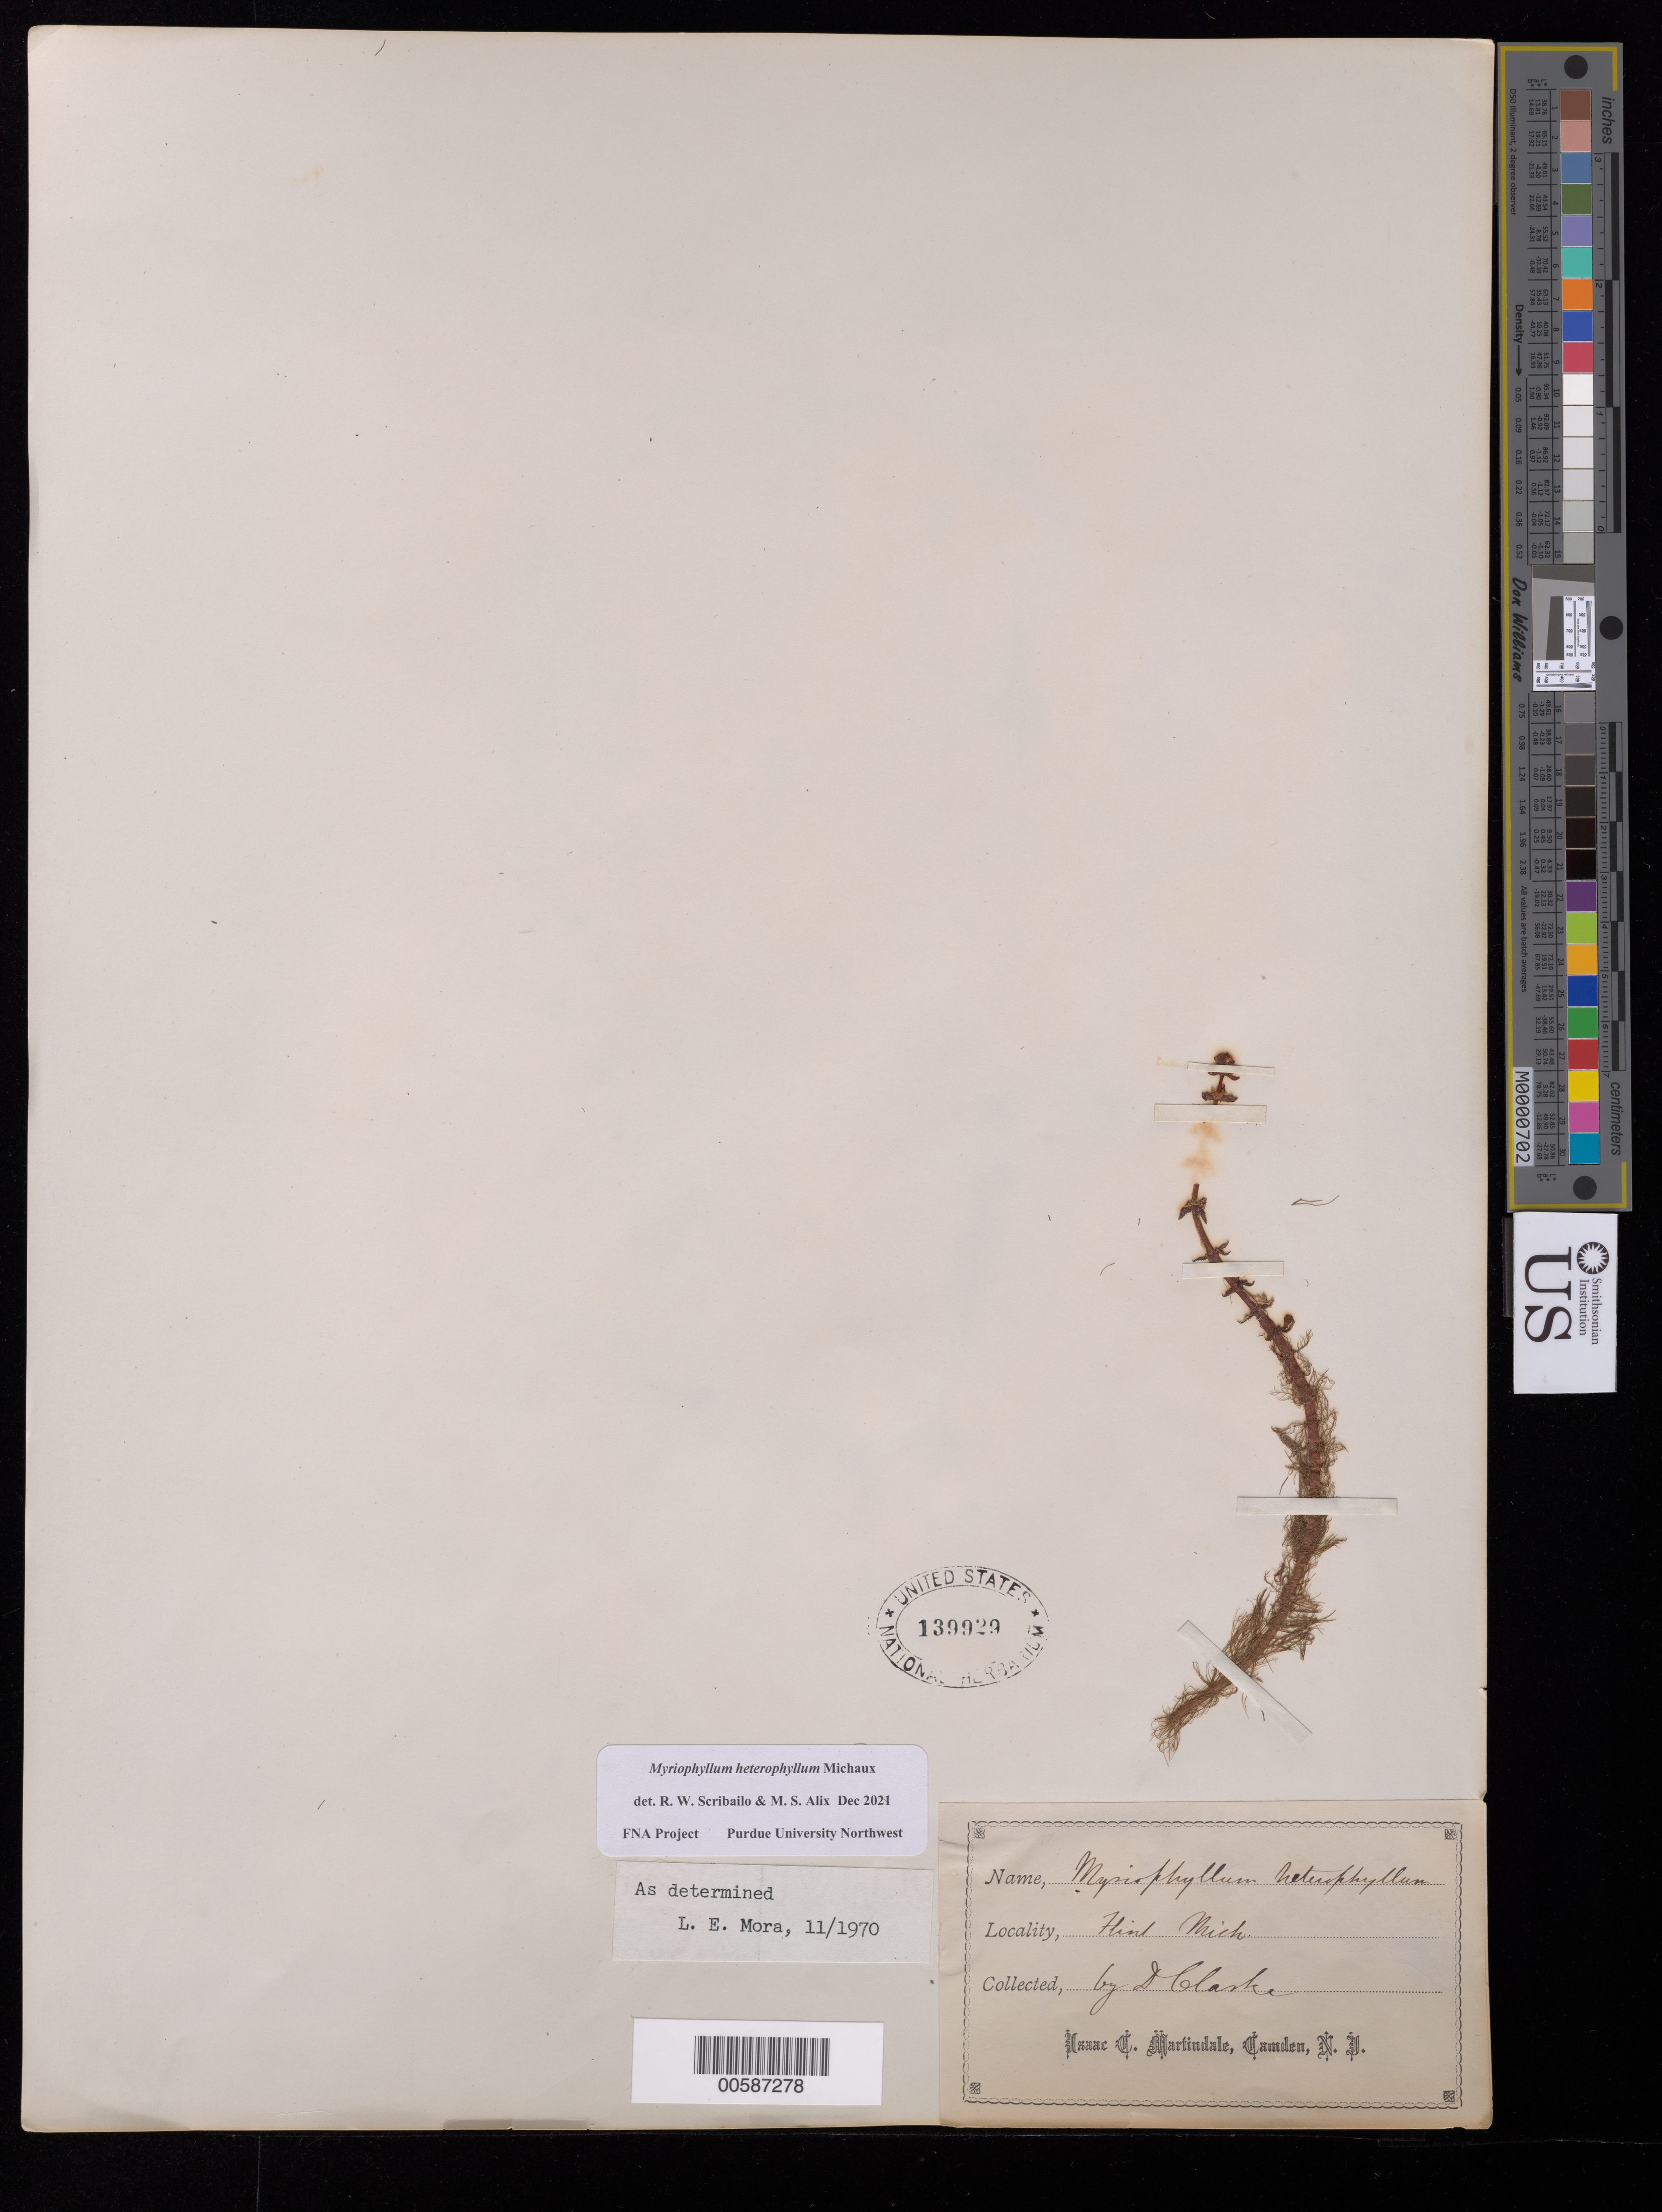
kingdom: Plantae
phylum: Tracheophyta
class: Magnoliopsida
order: Saxifragales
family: Haloragaceae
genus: Myriophyllum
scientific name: Myriophyllum heterophyllum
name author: Michx.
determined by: Scribailo, R. W.; Alix, M. S.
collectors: D. Larke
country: United States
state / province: Michigan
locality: Flint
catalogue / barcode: US 139929